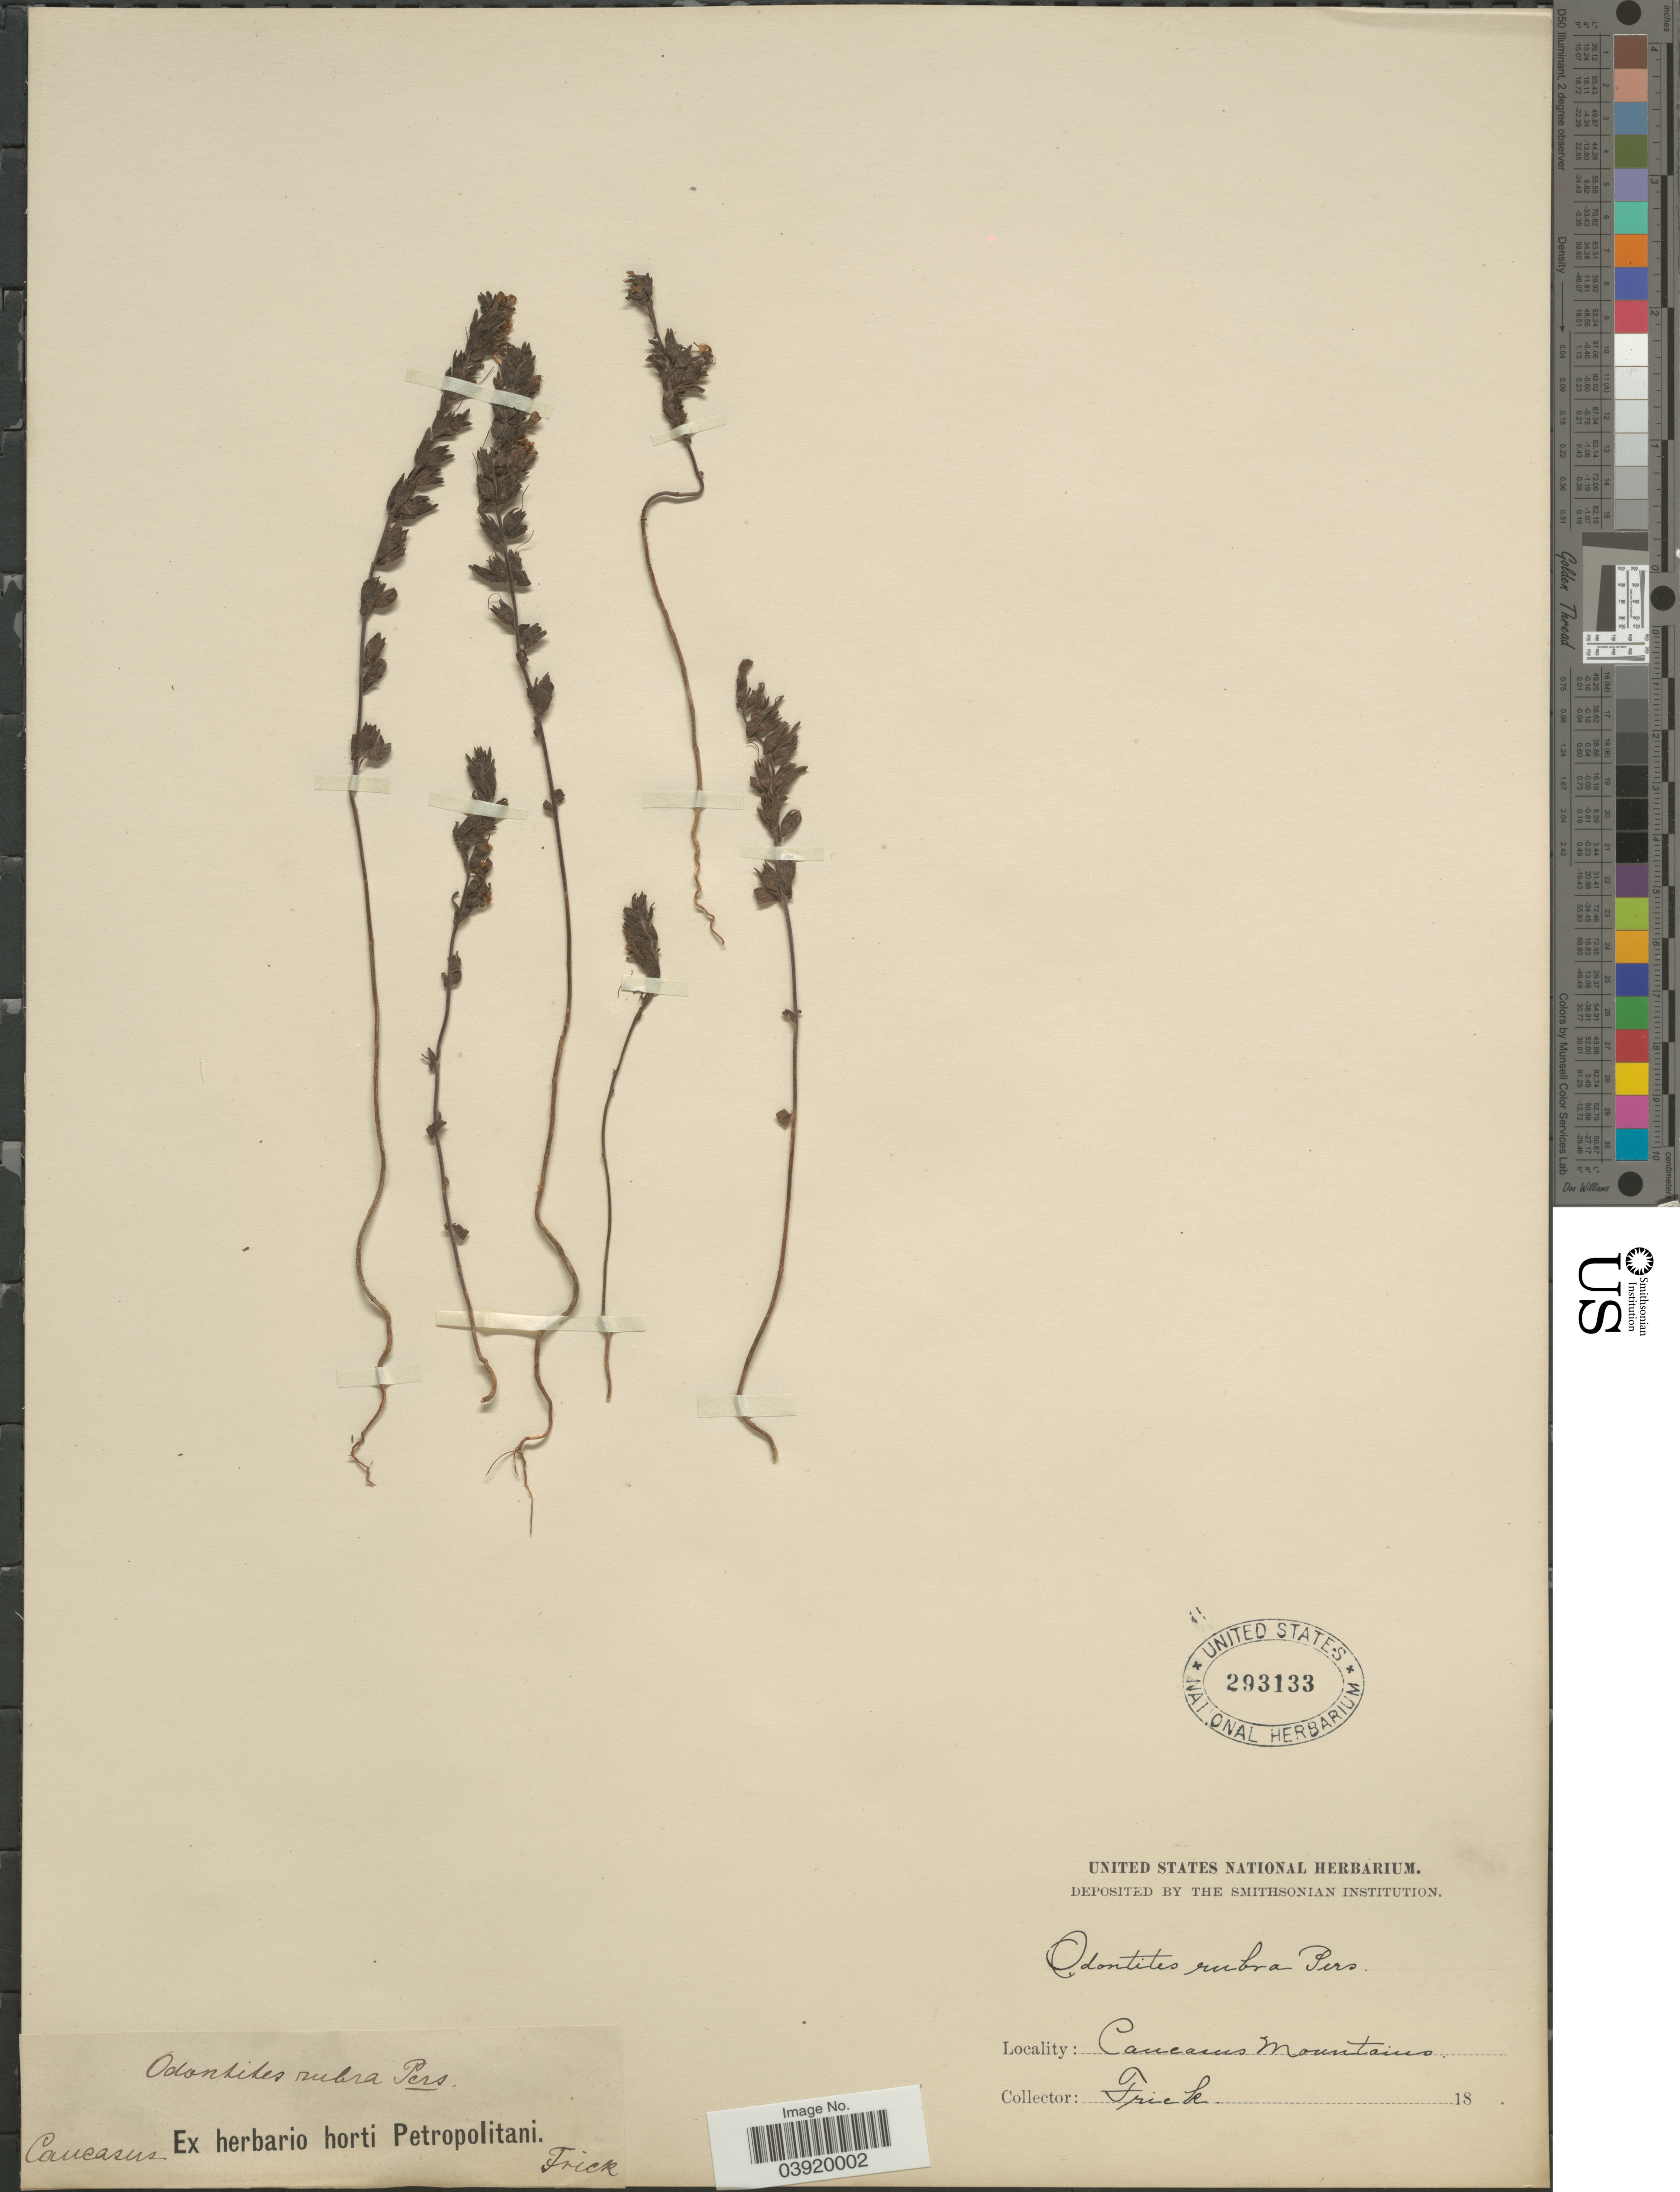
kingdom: Plantae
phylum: Tracheophyta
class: Magnoliopsida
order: Lamiales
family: Orobanchaceae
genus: Odontites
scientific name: Odontites vulgaris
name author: Moench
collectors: Frick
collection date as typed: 18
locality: Caucasus. Caucasus Mountains.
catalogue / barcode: US 293133